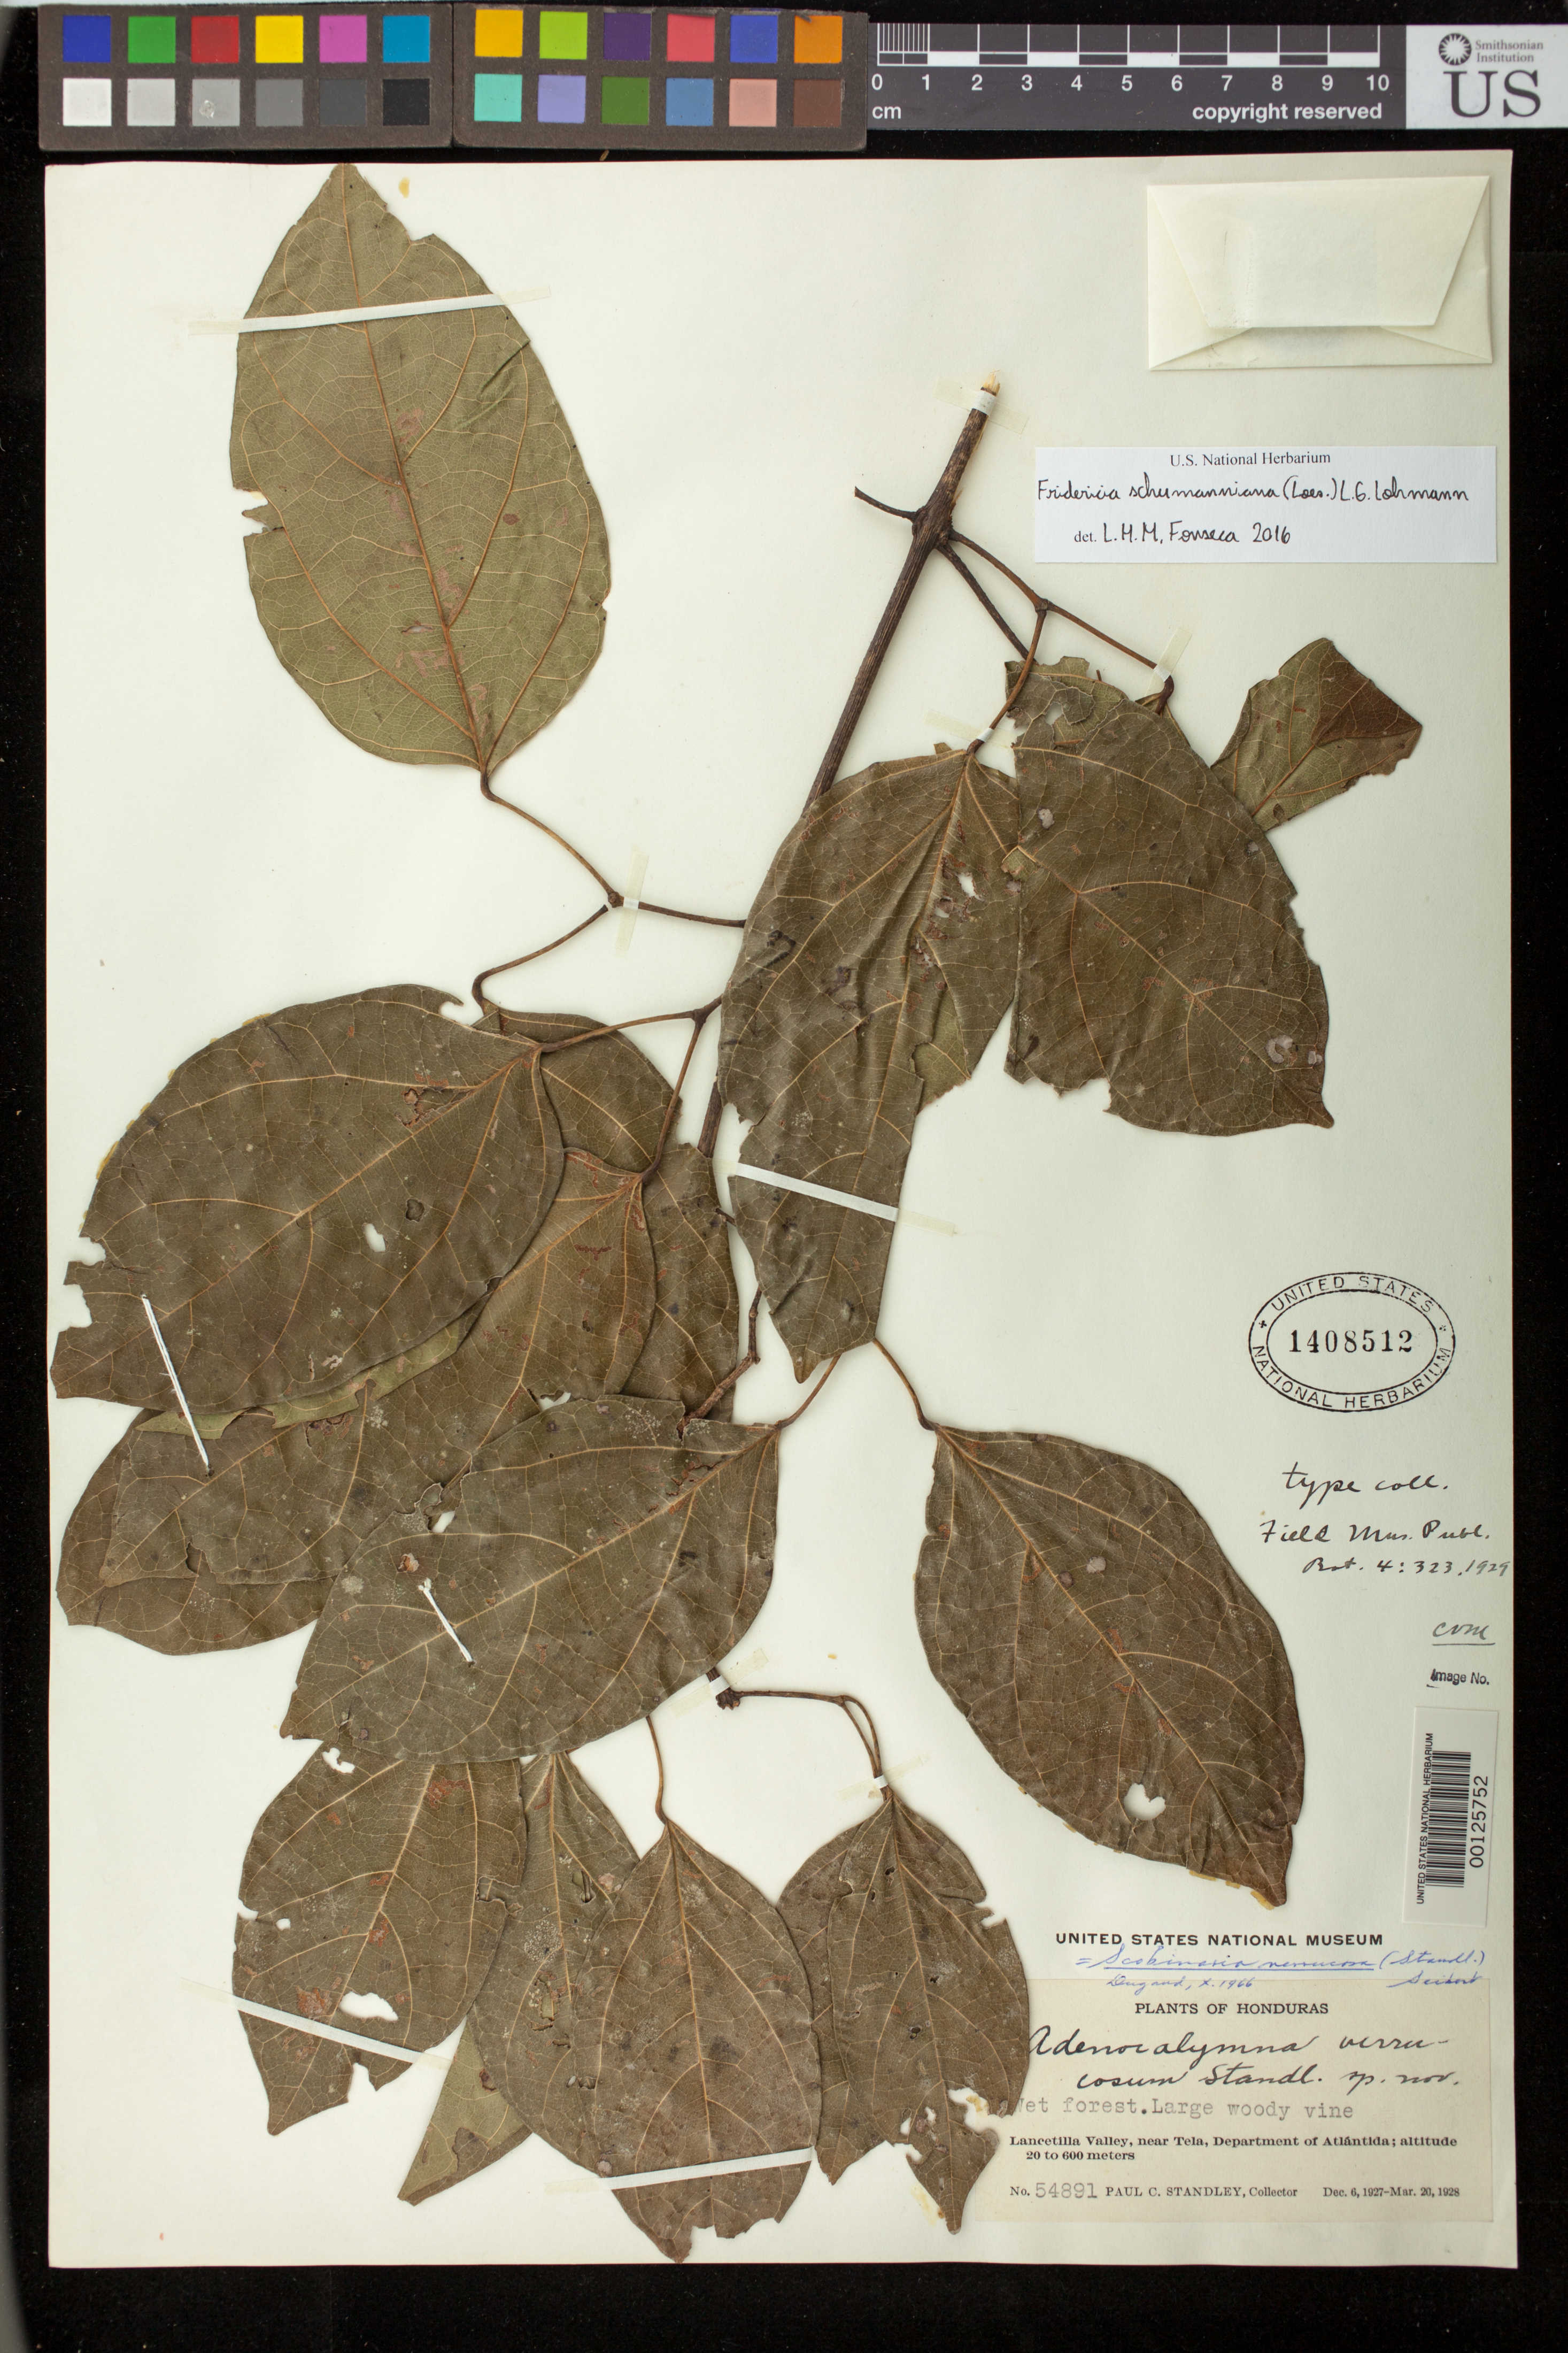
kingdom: Plantae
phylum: Tracheophyta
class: Magnoliopsida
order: Lamiales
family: Bignoniaceae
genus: Adenocalymma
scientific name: Adenocalymma verrucosum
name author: Standl.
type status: Isotype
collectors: P. C. Standley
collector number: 54891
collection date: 1927-12-06/1928-03-20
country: Honduras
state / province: Atlántida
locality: Lancetilla Valley, near Tela, Department of Atlántida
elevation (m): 20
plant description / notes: Protologue cites collection date as 21 January 1928 and elevation as 100 m.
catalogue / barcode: US 1408512